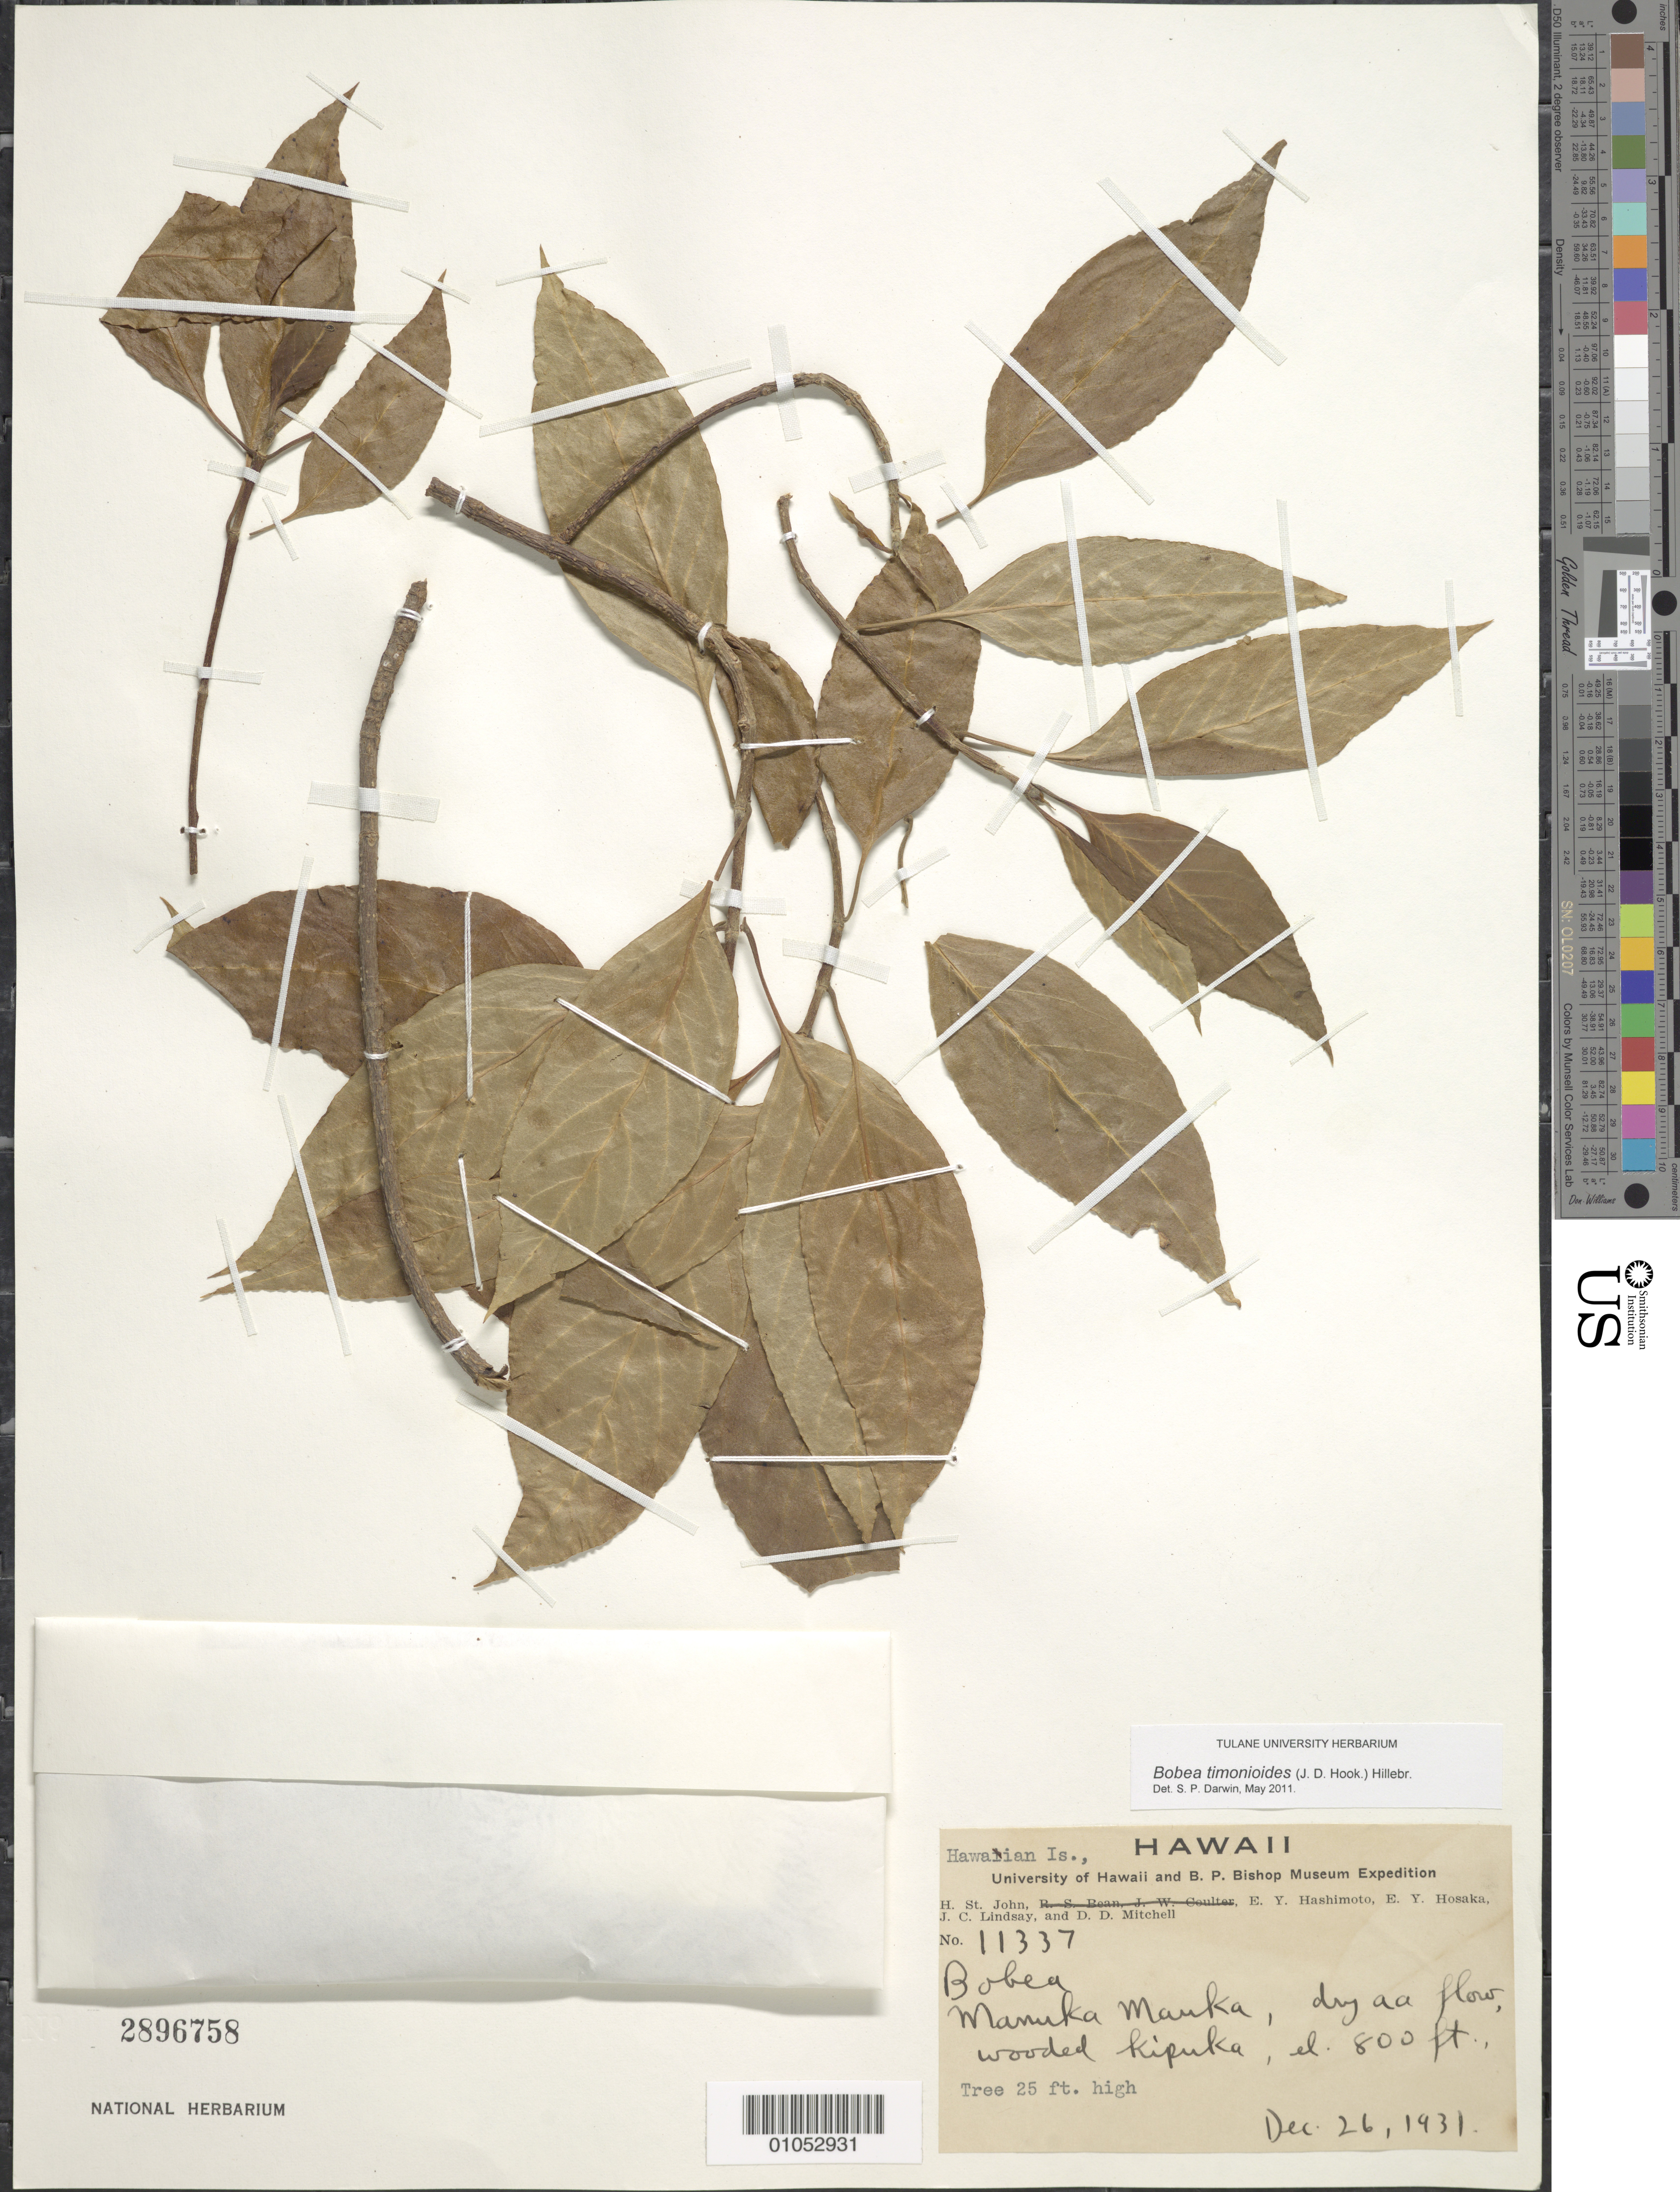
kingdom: Plantae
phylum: Tracheophyta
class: Magnoliopsida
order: Gentianales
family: Rubiaceae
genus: Bobea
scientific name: Bobea timonioides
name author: (Hook. f.) Hillebr.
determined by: Darwin, S. P.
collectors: H. St. John, E. Hashimoto, E. Y. Hosaka, J. Lindsay & D. D. Mitchell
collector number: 11337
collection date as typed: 26 Dec 1931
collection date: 1931-12-26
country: United States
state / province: Hawaii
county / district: Hawaii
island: Hawaii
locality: Manuka Mauka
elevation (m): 244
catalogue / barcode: US 2896758